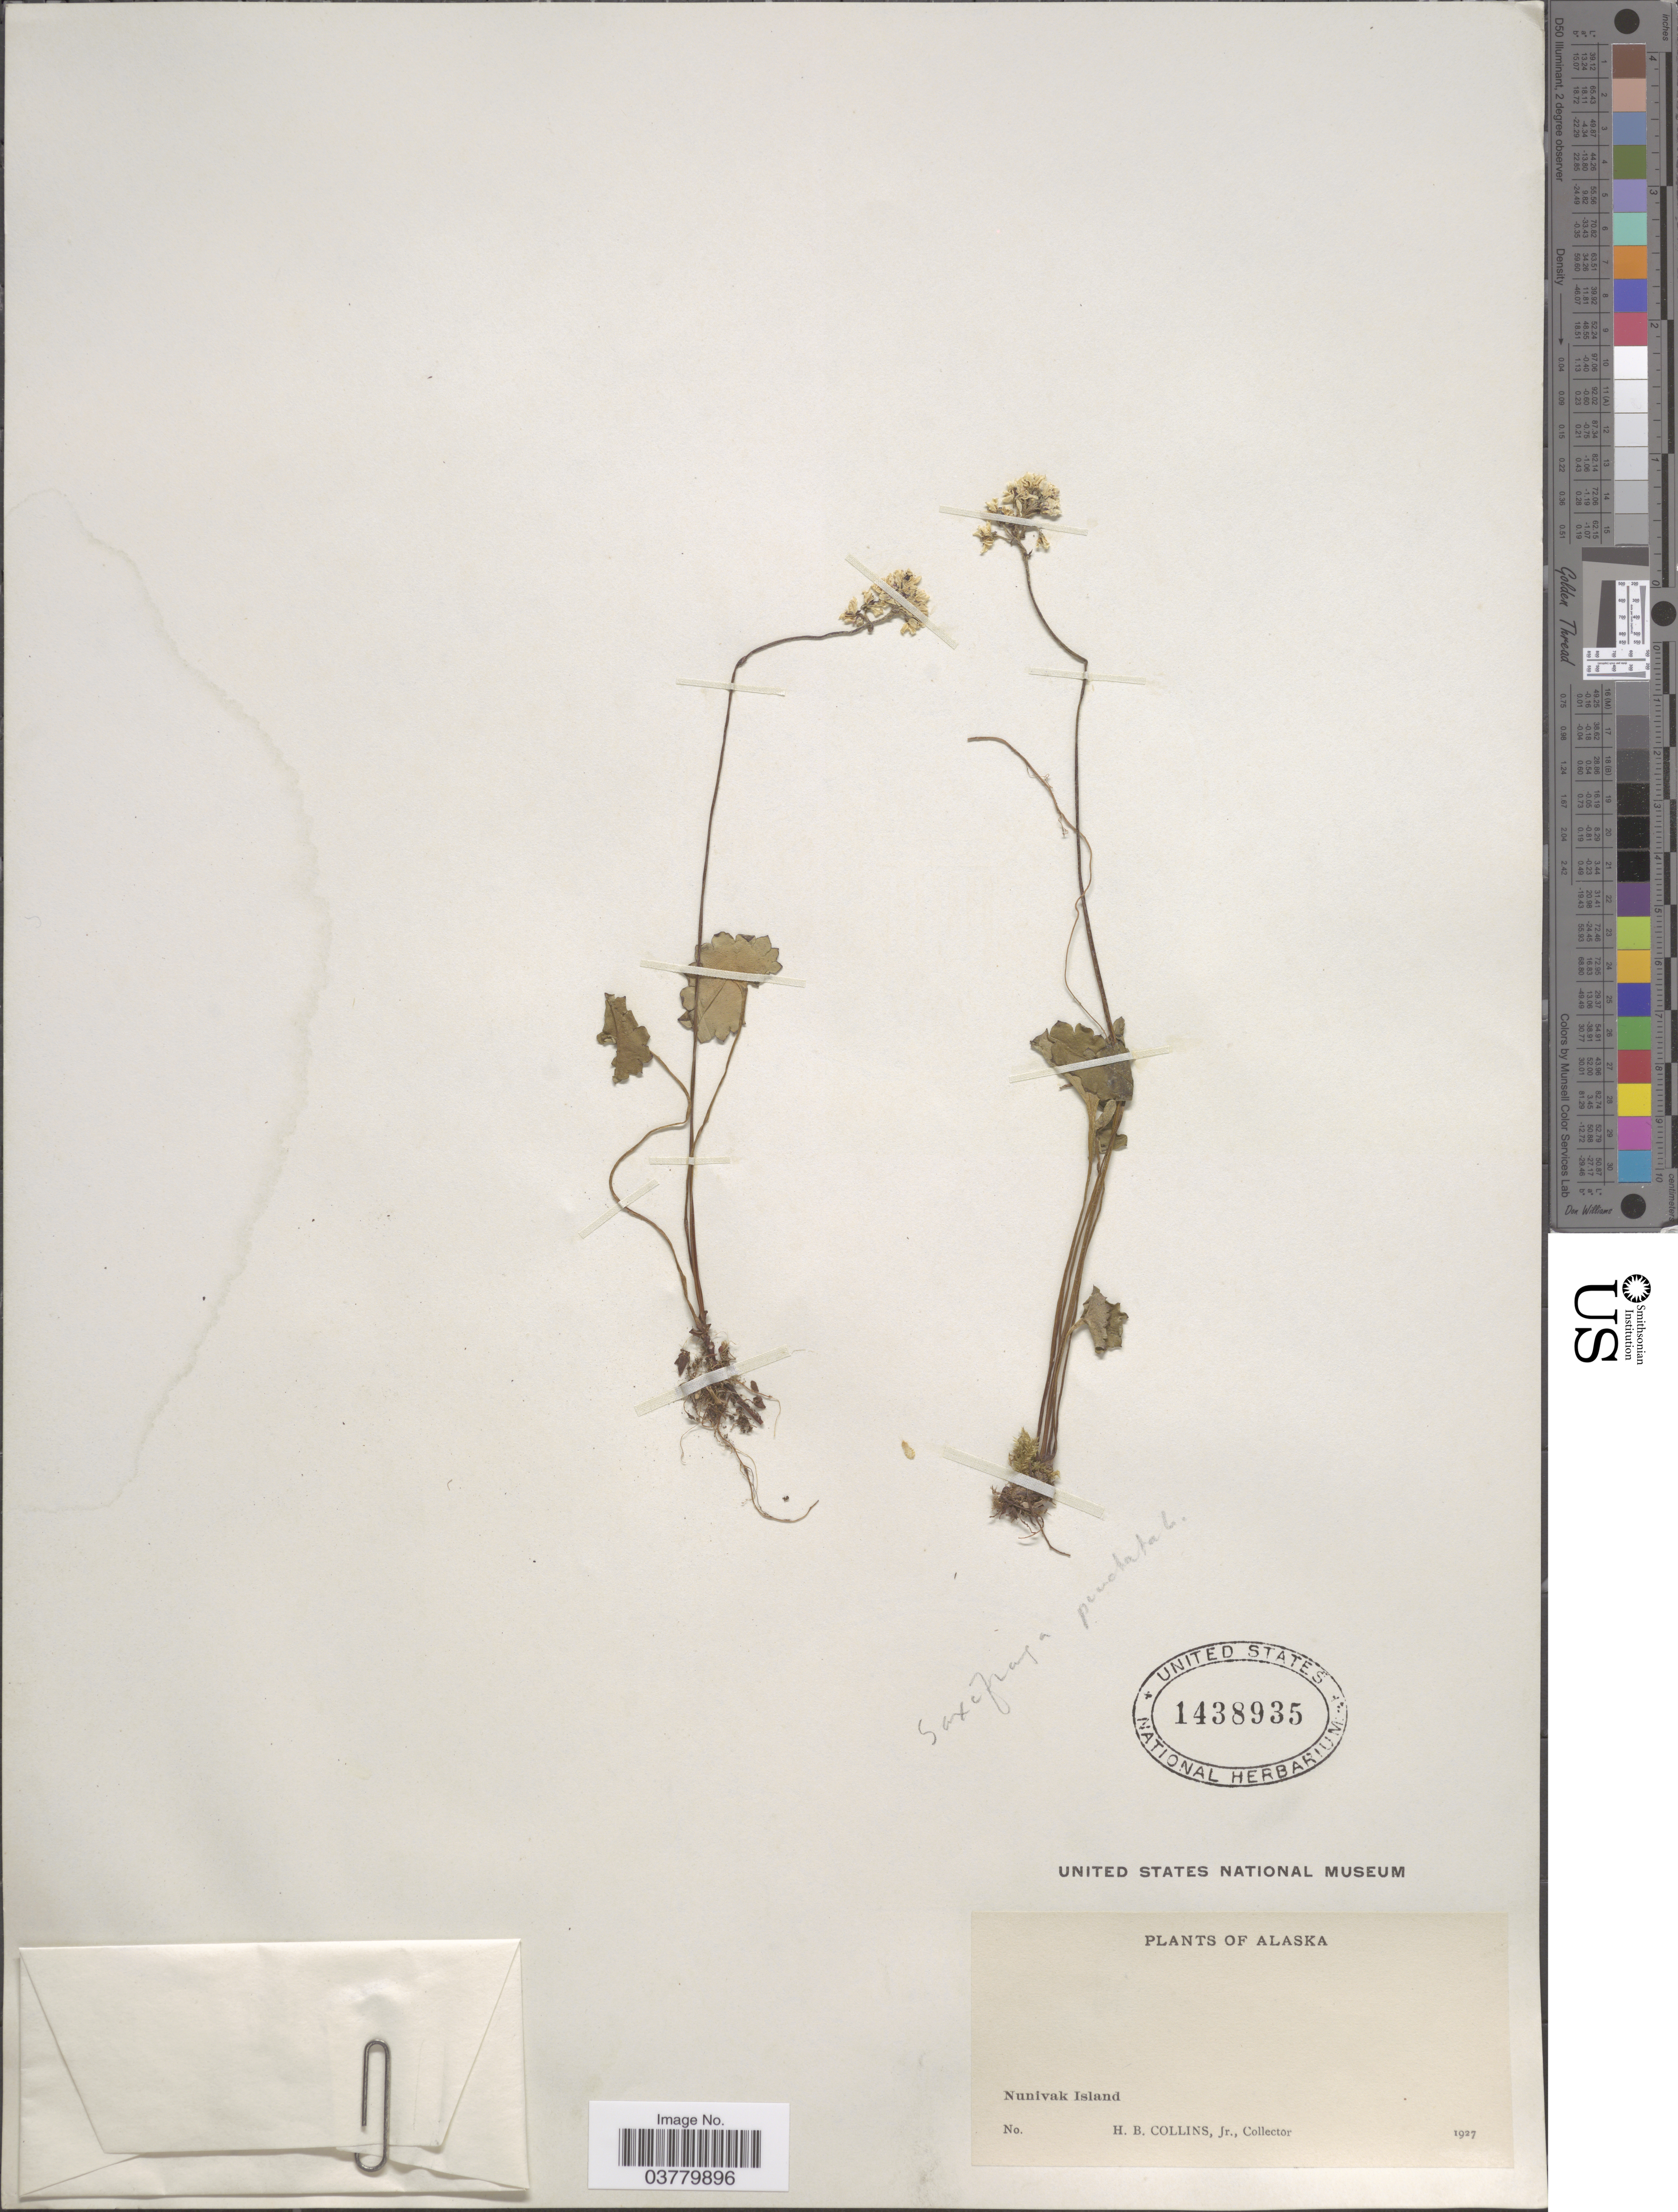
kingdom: Plantae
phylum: Tracheophyta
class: Magnoliopsida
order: Saxifragales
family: Saxifragaceae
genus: Micranthes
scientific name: Micranthes nelsoniana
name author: (D. Don) Small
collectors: H. Collins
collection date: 1927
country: United States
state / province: Alaska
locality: Nunivak Island.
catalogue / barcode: US 1438935